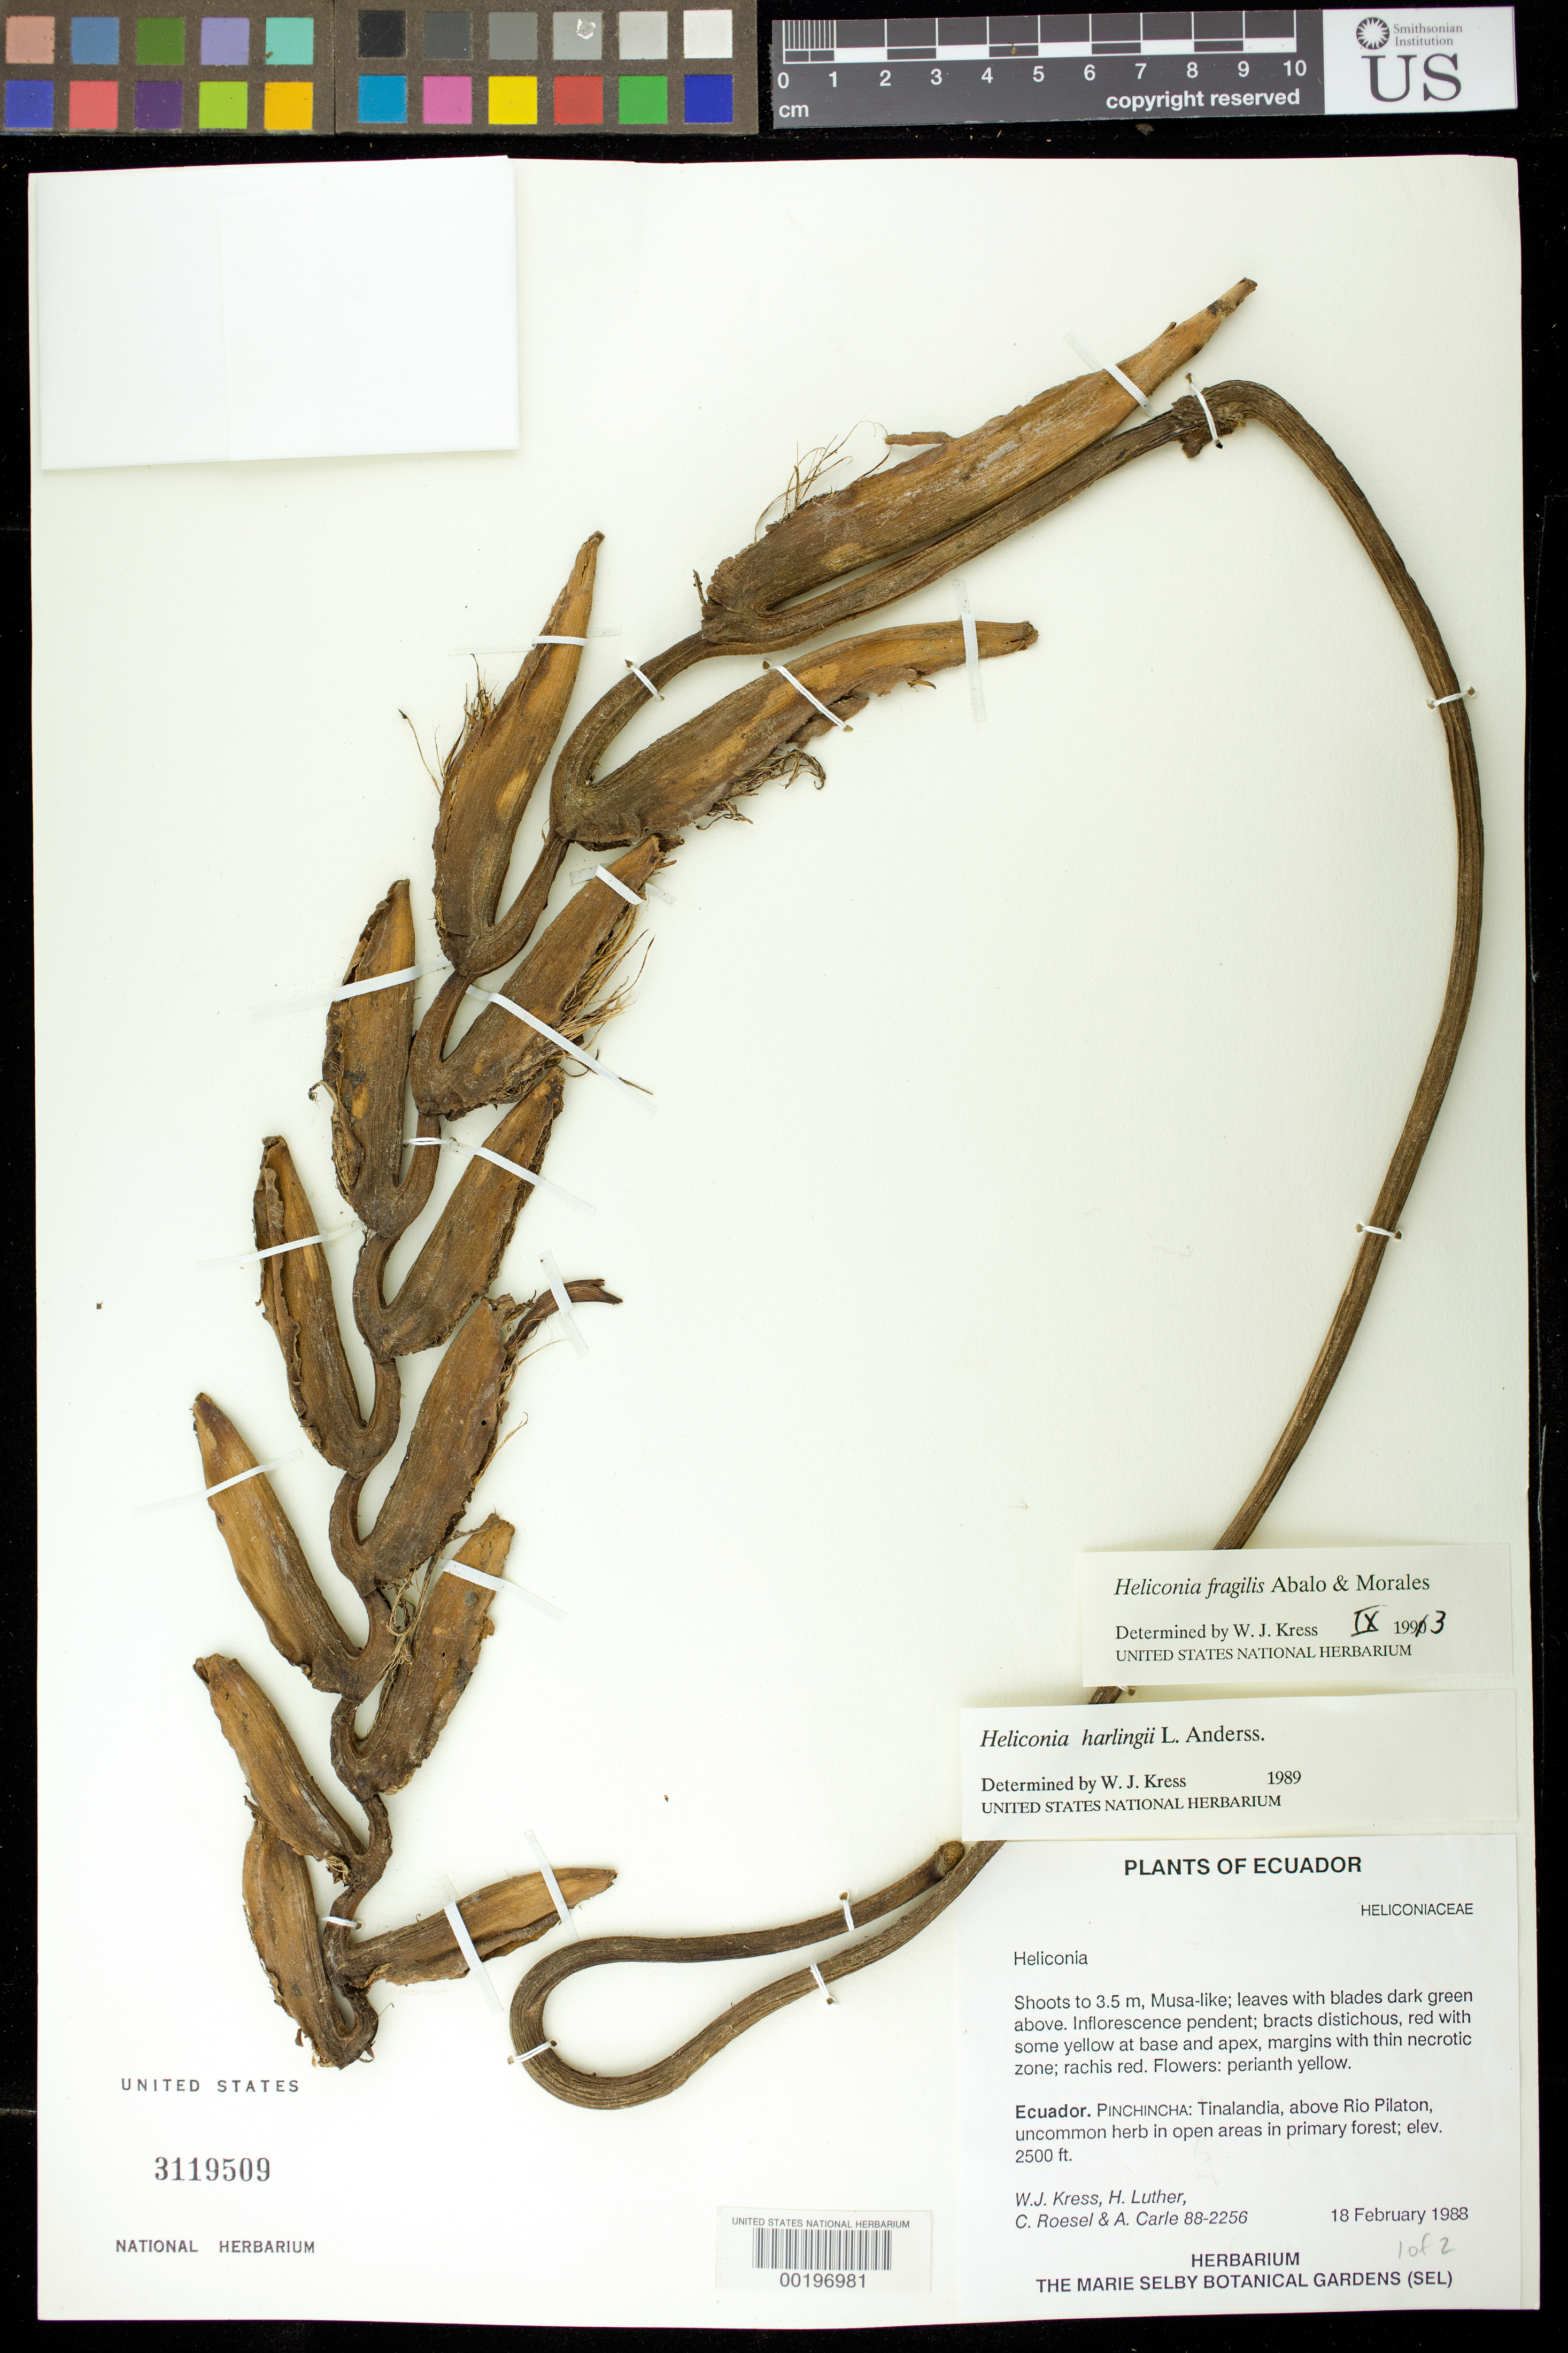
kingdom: Plantae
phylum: Tracheophyta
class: Liliopsida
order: Zingiberales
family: Heliconiaceae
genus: Heliconia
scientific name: Heliconia fragilis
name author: Abalo & G. Morales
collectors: W. J. Kress, Harry E. Luther, C. S. Roesel & A. Carle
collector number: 88-2256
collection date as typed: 18 Feb 1988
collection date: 1988-02-18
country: Ecuador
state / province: Pichincha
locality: Tinalandia, above Rio pilaton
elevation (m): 762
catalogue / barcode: US 3119509